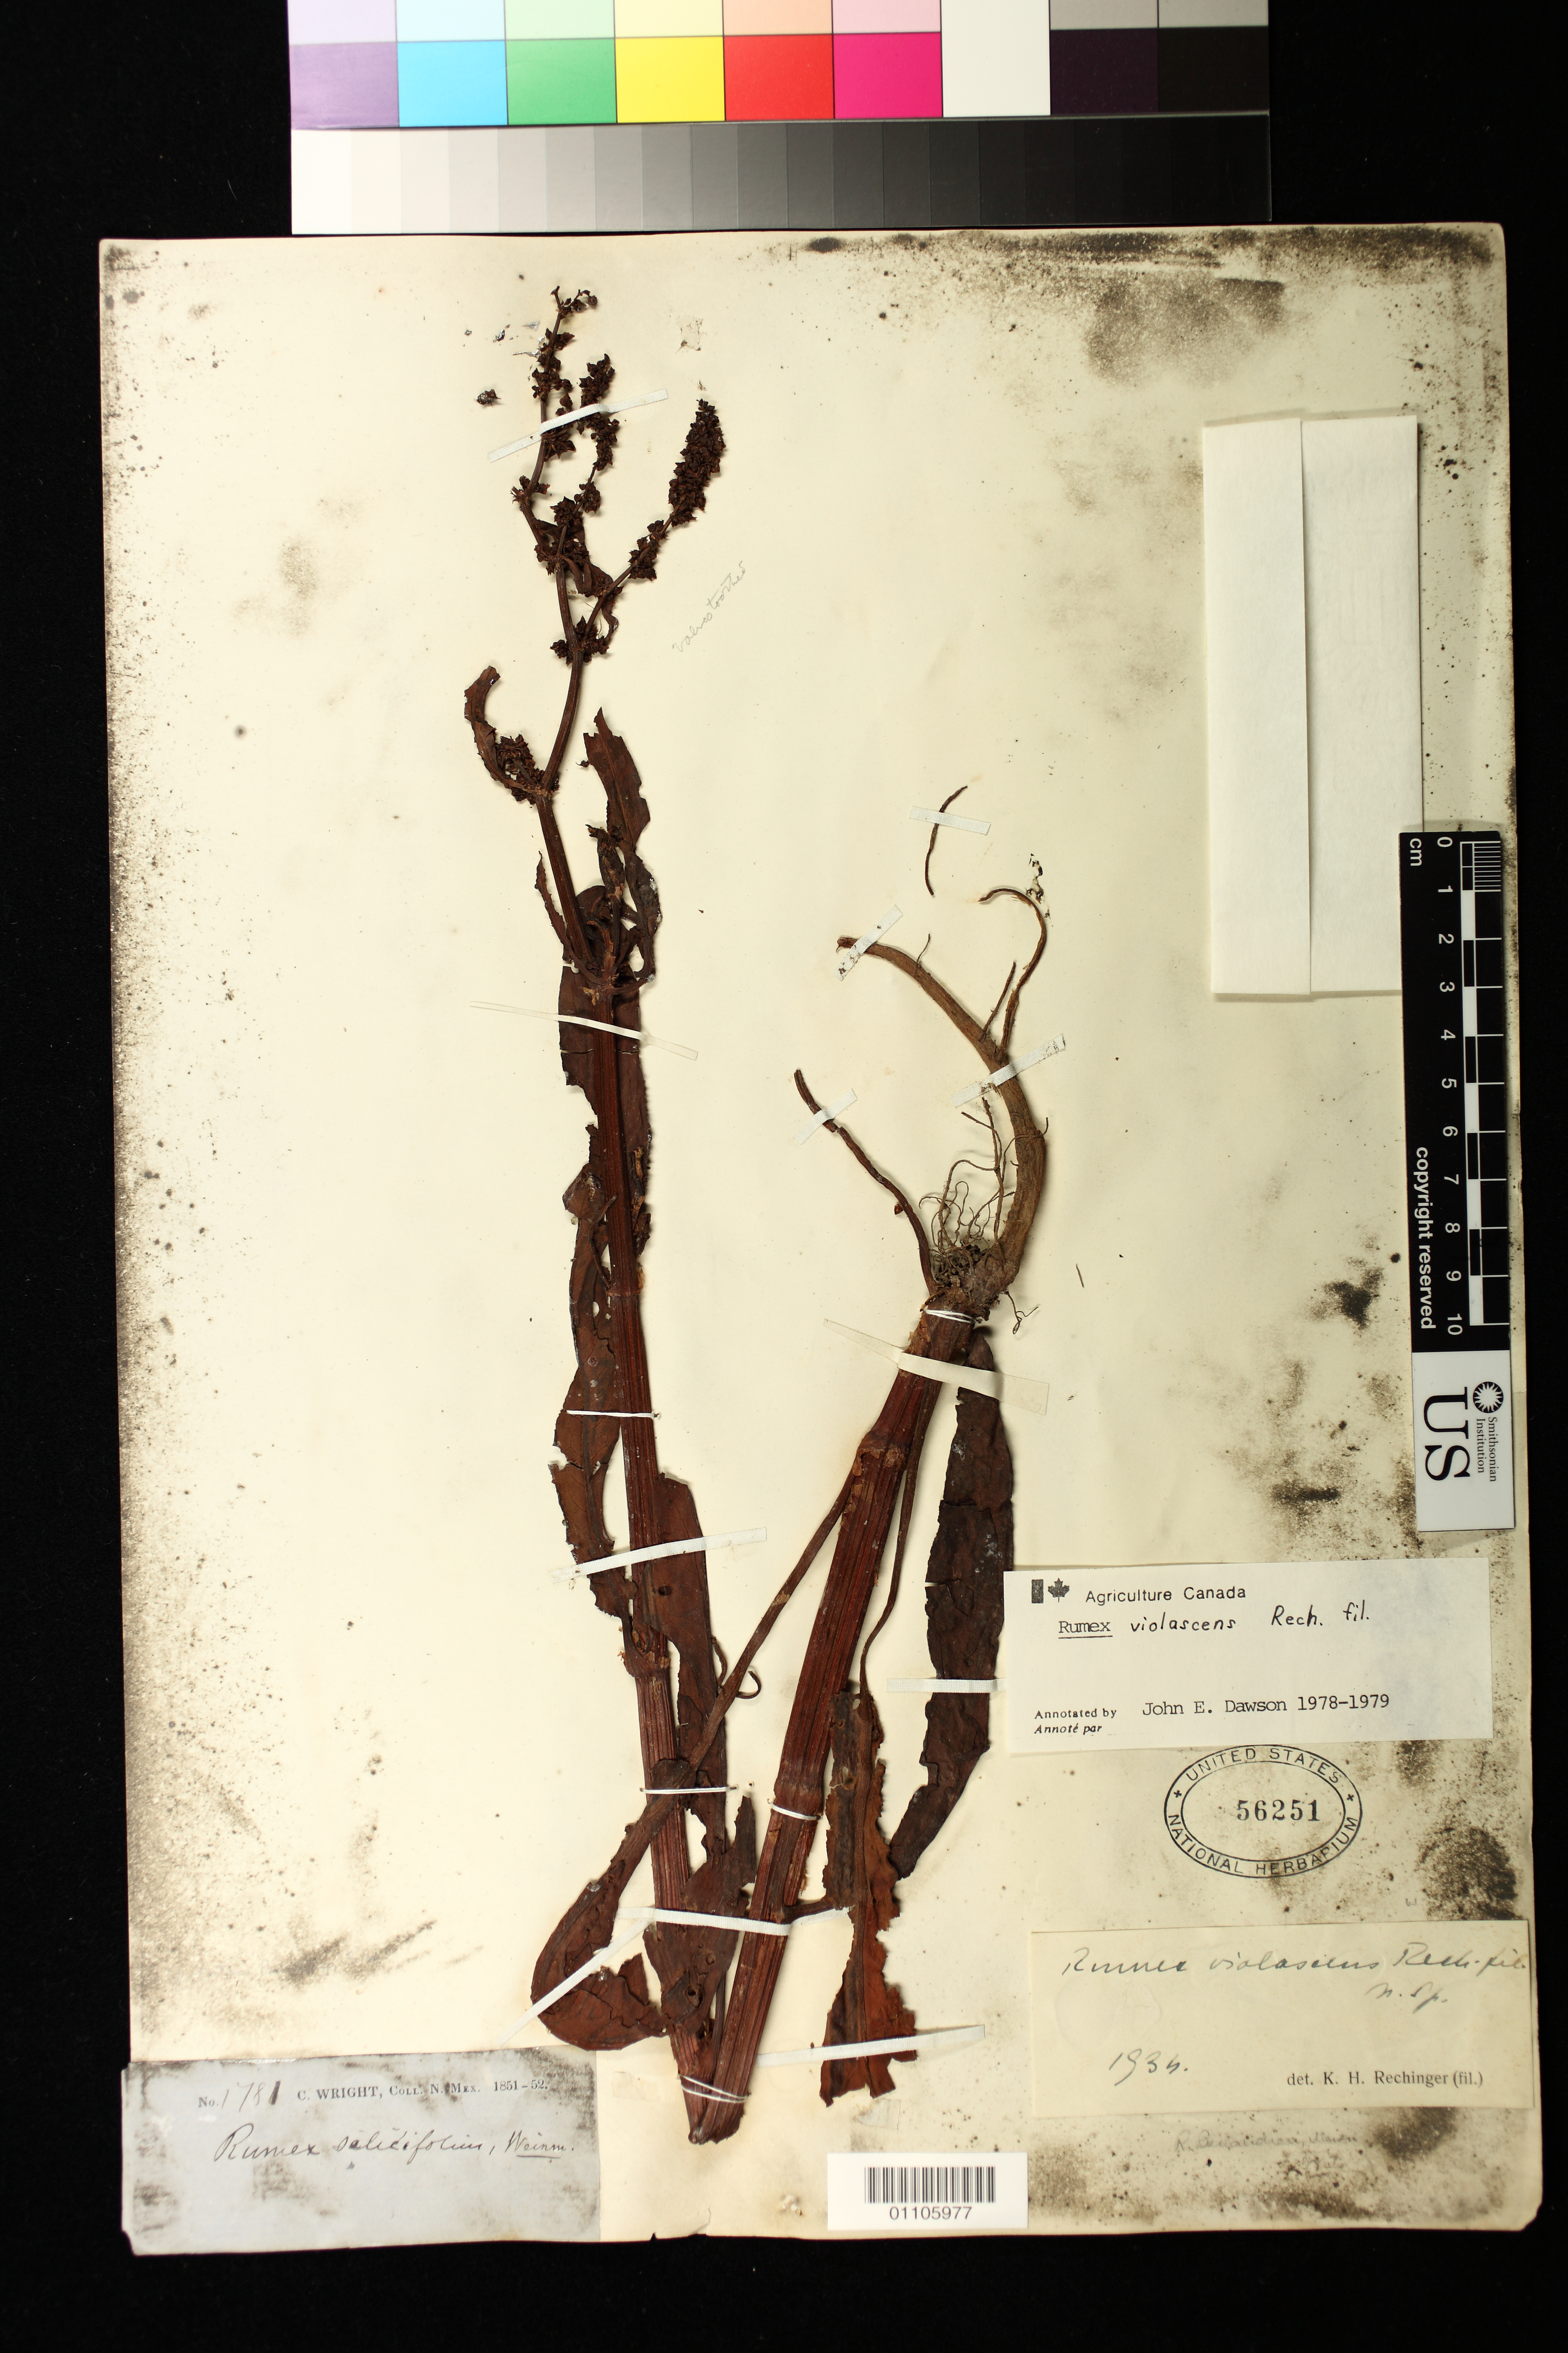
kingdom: Plantae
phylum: Tracheophyta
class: Magnoliopsida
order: Caryophyllales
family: Polygonaceae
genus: Rumex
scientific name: Rumex violascens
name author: Rech. f.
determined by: Rechinger, K. H.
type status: Syntype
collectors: C. Wright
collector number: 1781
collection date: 1851/1852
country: United States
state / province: New Mexico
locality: "N. Mex." [=northern Mexico or New Mexico? either way possibly referring to present-day Arizona or Texas]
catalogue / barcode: US 56251